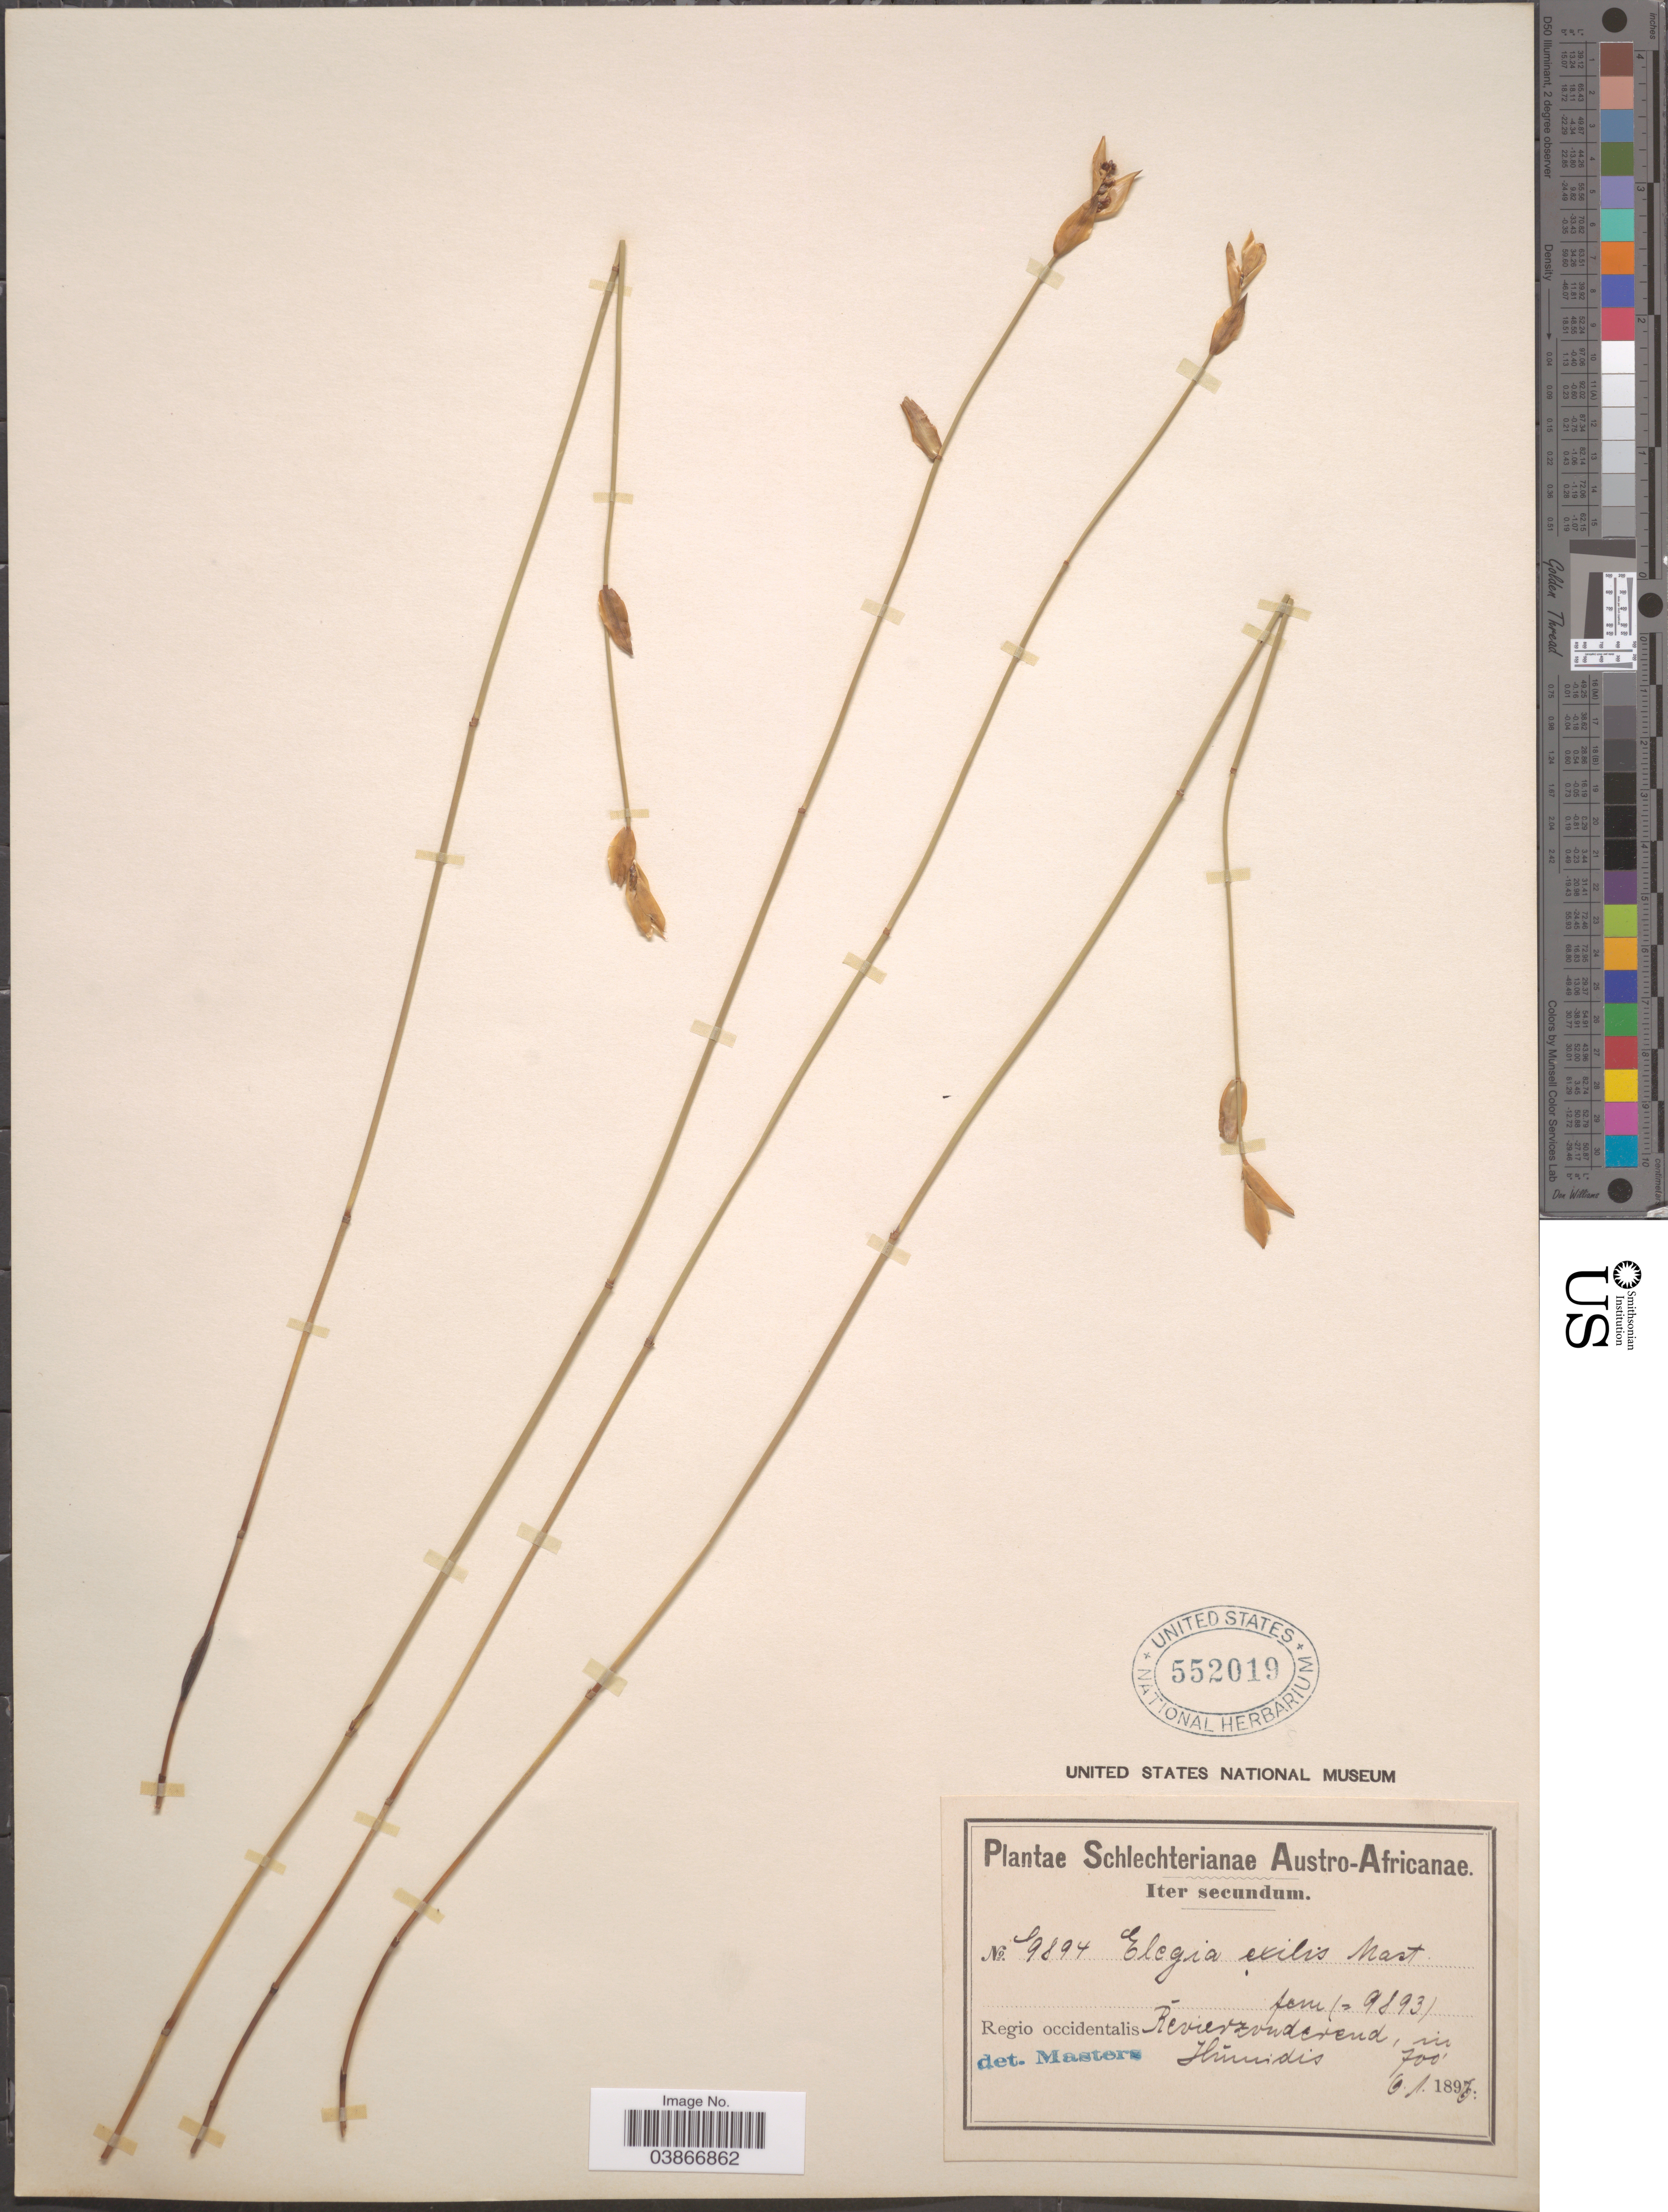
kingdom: Plantae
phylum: Tracheophyta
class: Liliopsida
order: Poales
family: Restionaceae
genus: Elegia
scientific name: Elegia exilis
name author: Mast.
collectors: Schlechter, --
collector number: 9894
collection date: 1896-01-06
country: South Africa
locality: Austro-Africanae. Regio occidentalis. Ŕevierzonderend, in Hŭmidis.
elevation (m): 213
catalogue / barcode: US 552019